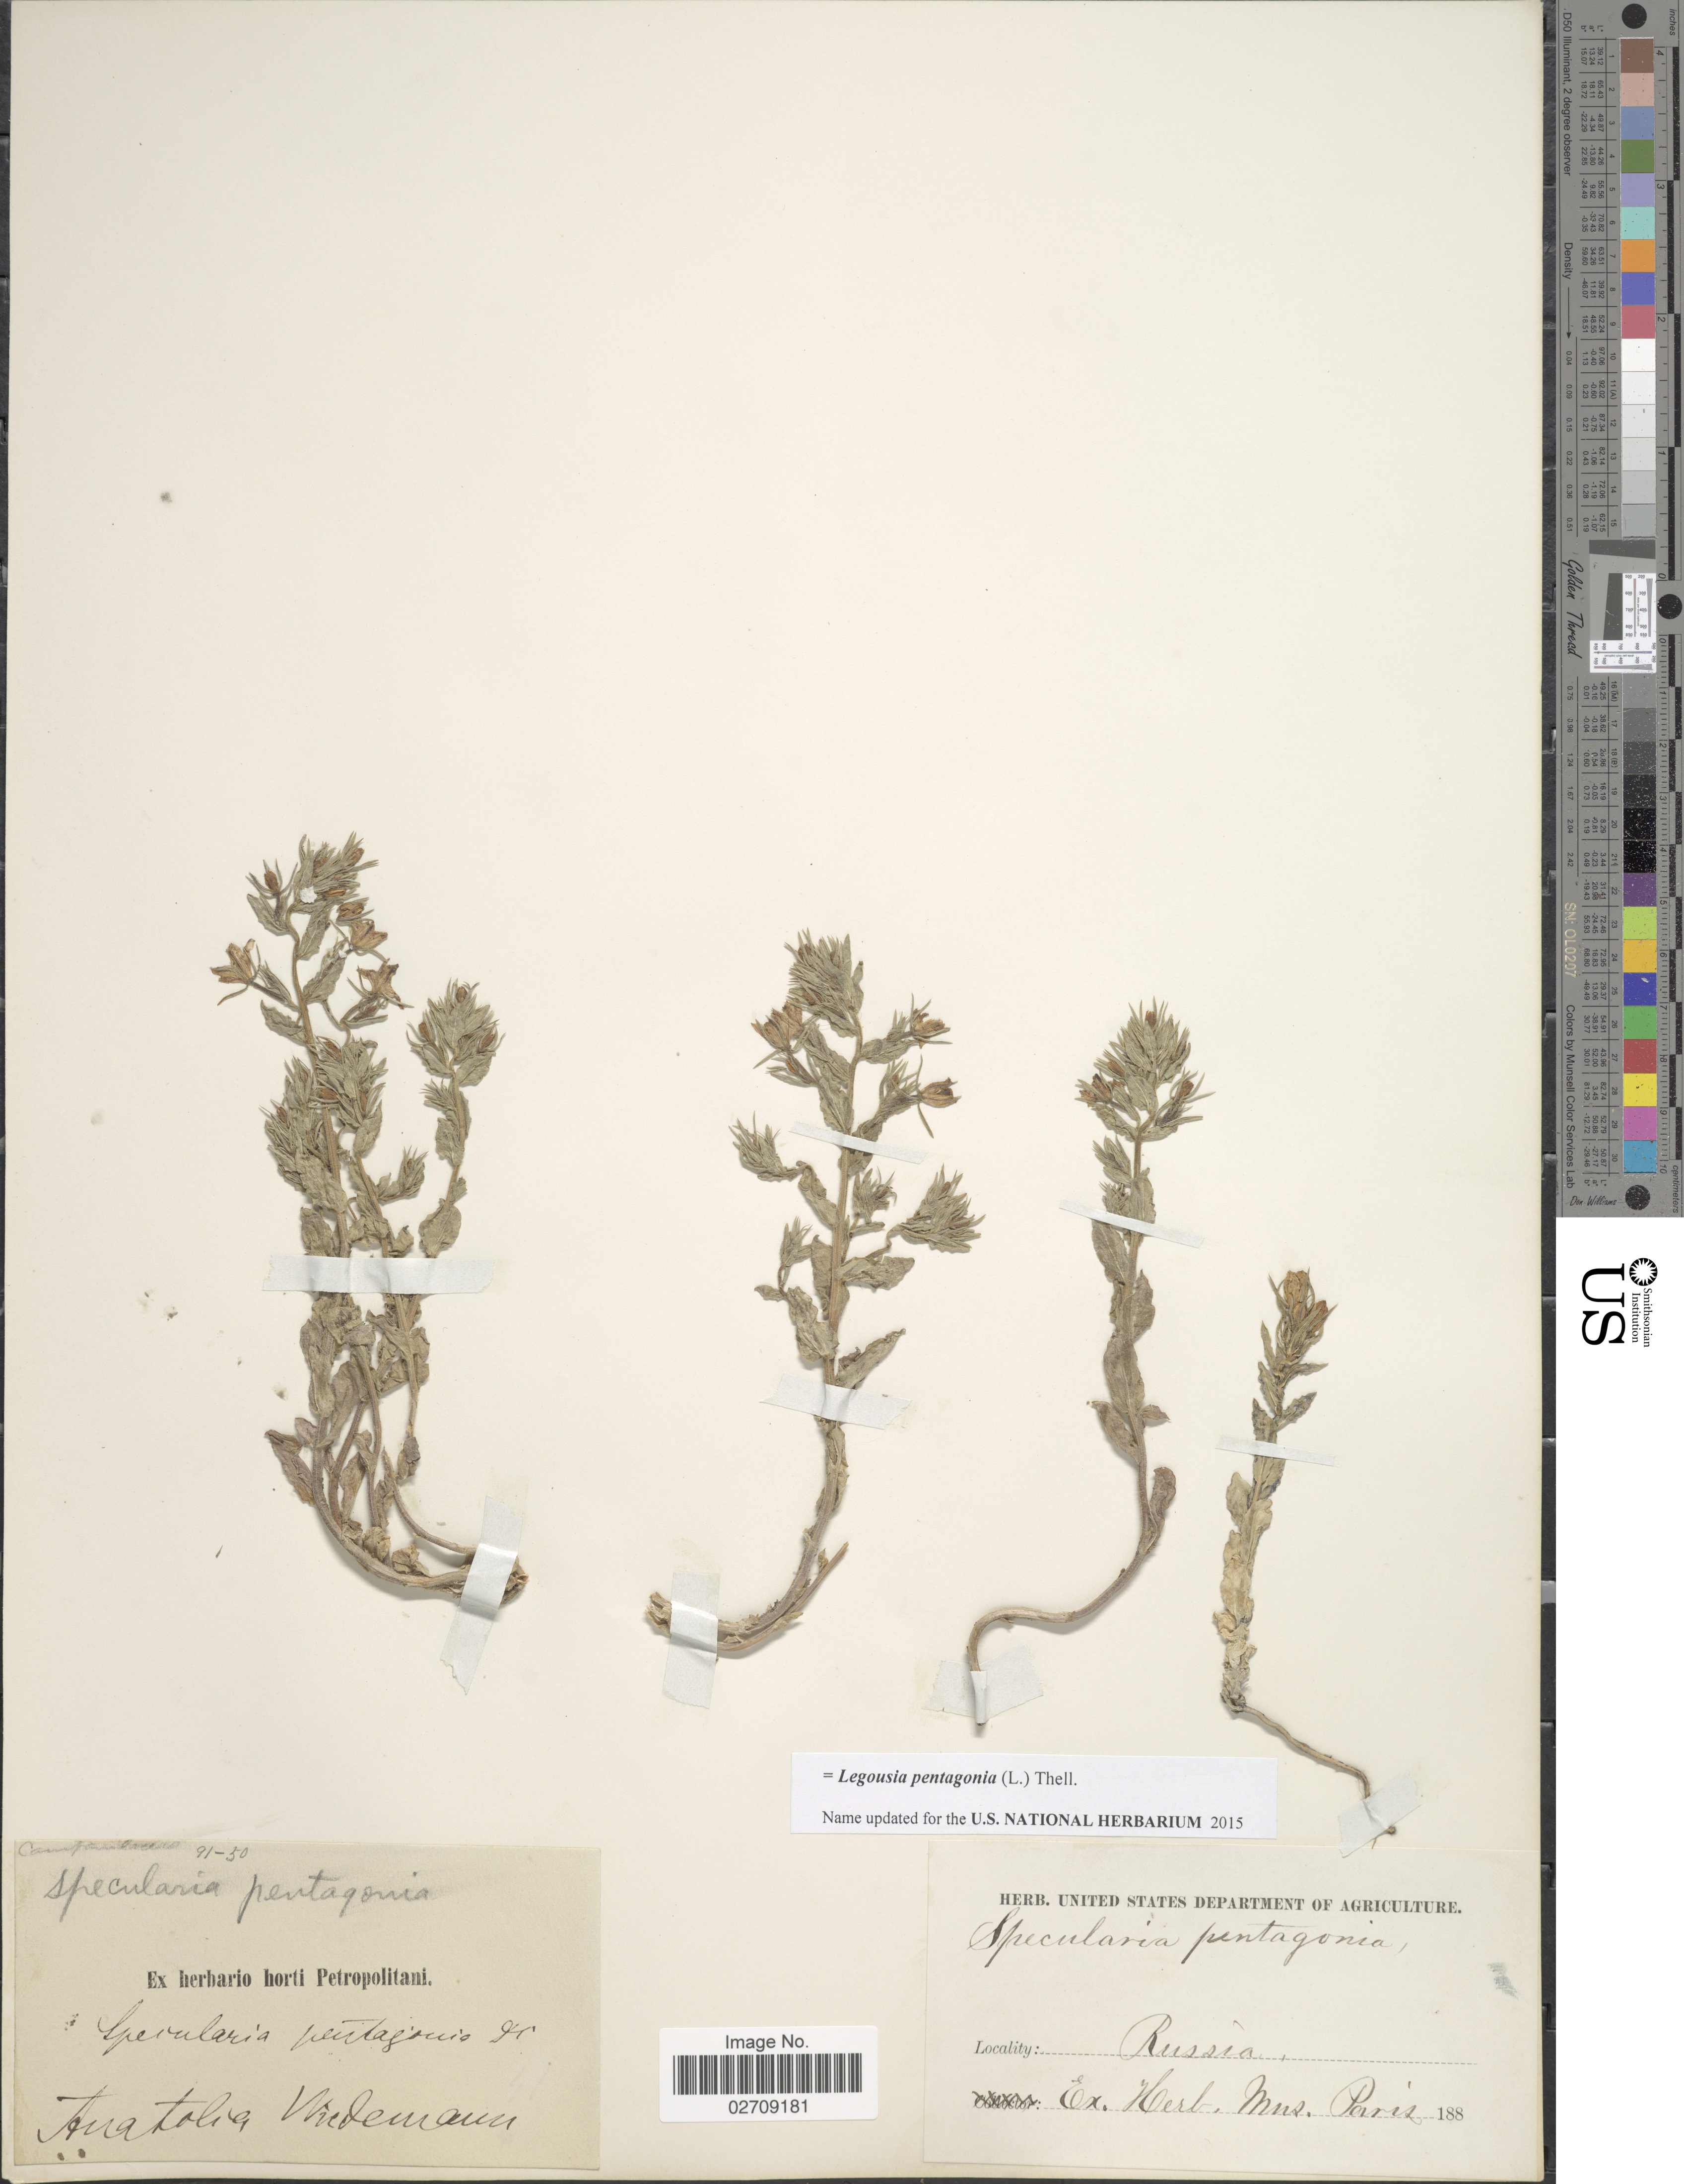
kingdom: Plantae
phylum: Tracheophyta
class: Magnoliopsida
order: Asterales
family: Campanulaceae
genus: Legousia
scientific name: Legousia pentagonia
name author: (L.) Thell.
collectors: Wiedemann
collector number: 91-50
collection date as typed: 188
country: Turkey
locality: Anatolia [label says Russia, but now part of Turkey]